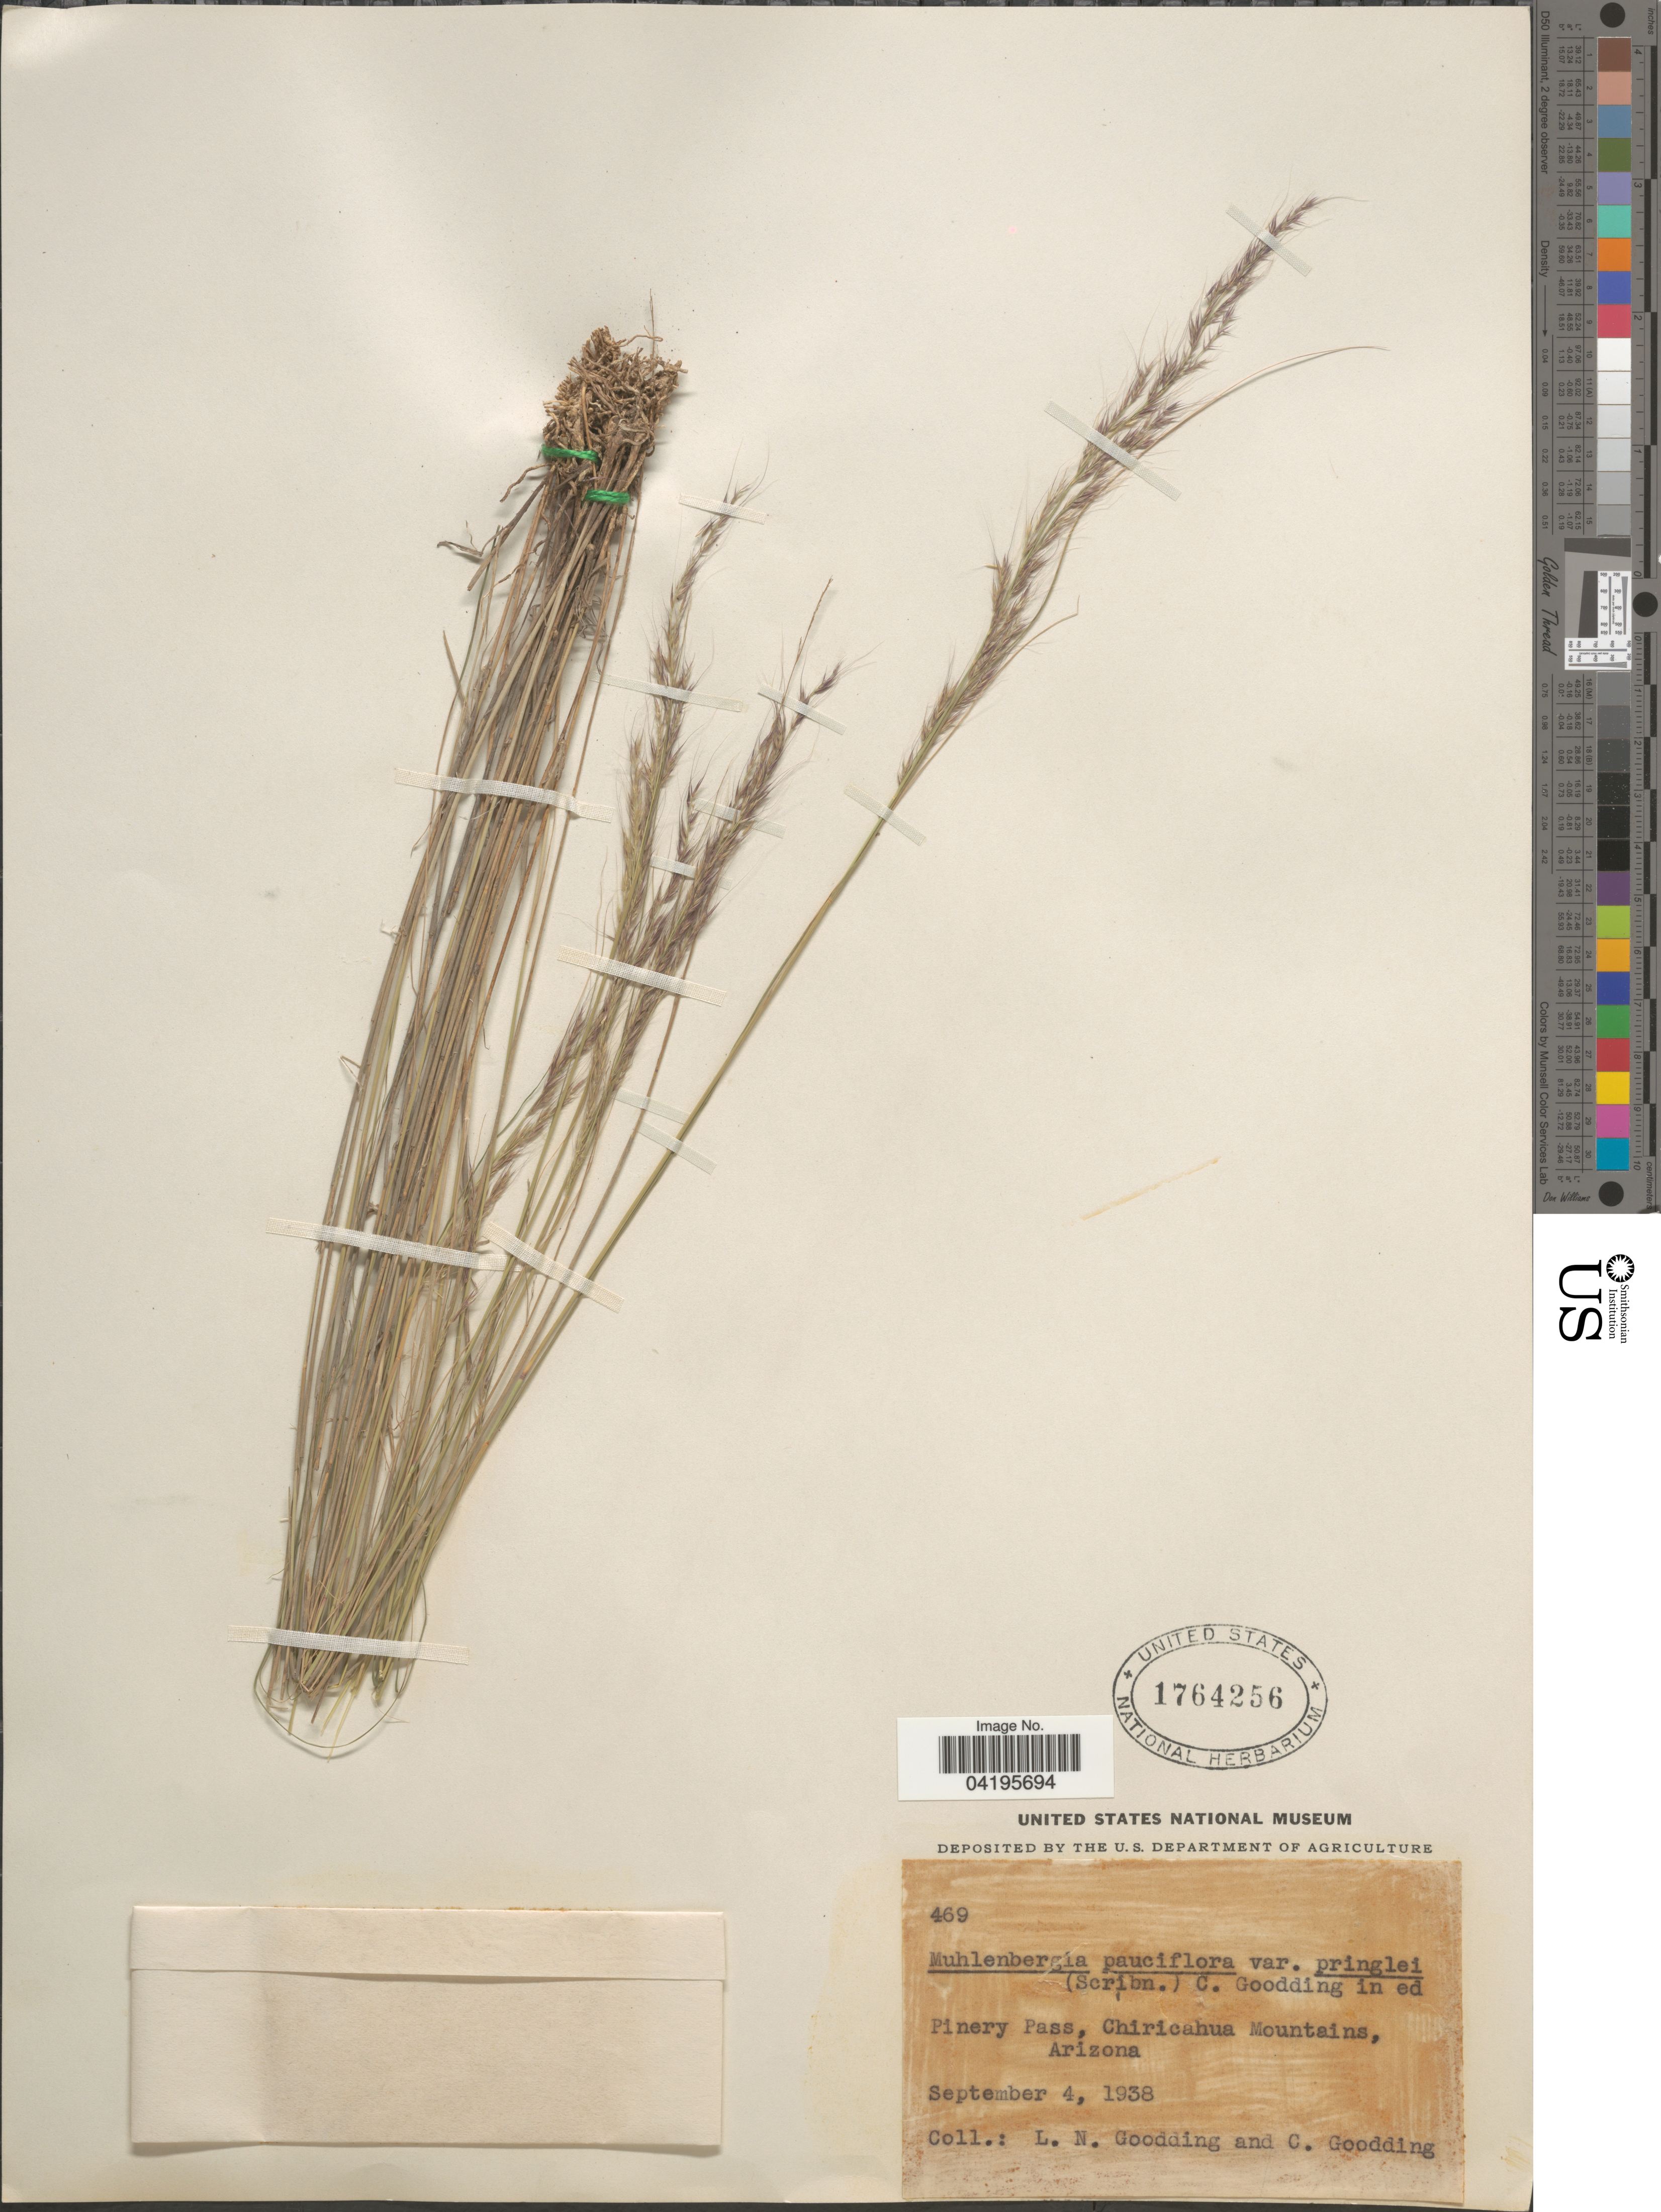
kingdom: Plantae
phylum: Tracheophyta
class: Liliopsida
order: Poales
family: Poaceae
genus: Muhlenbergia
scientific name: Muhlenbergia pauciflora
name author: Buckley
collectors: L. N. Goodding & C. Goodding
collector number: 469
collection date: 1938-09-04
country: United States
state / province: Arizona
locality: Pinery Pass, Chiricahua Mountains.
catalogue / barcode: US 1764256